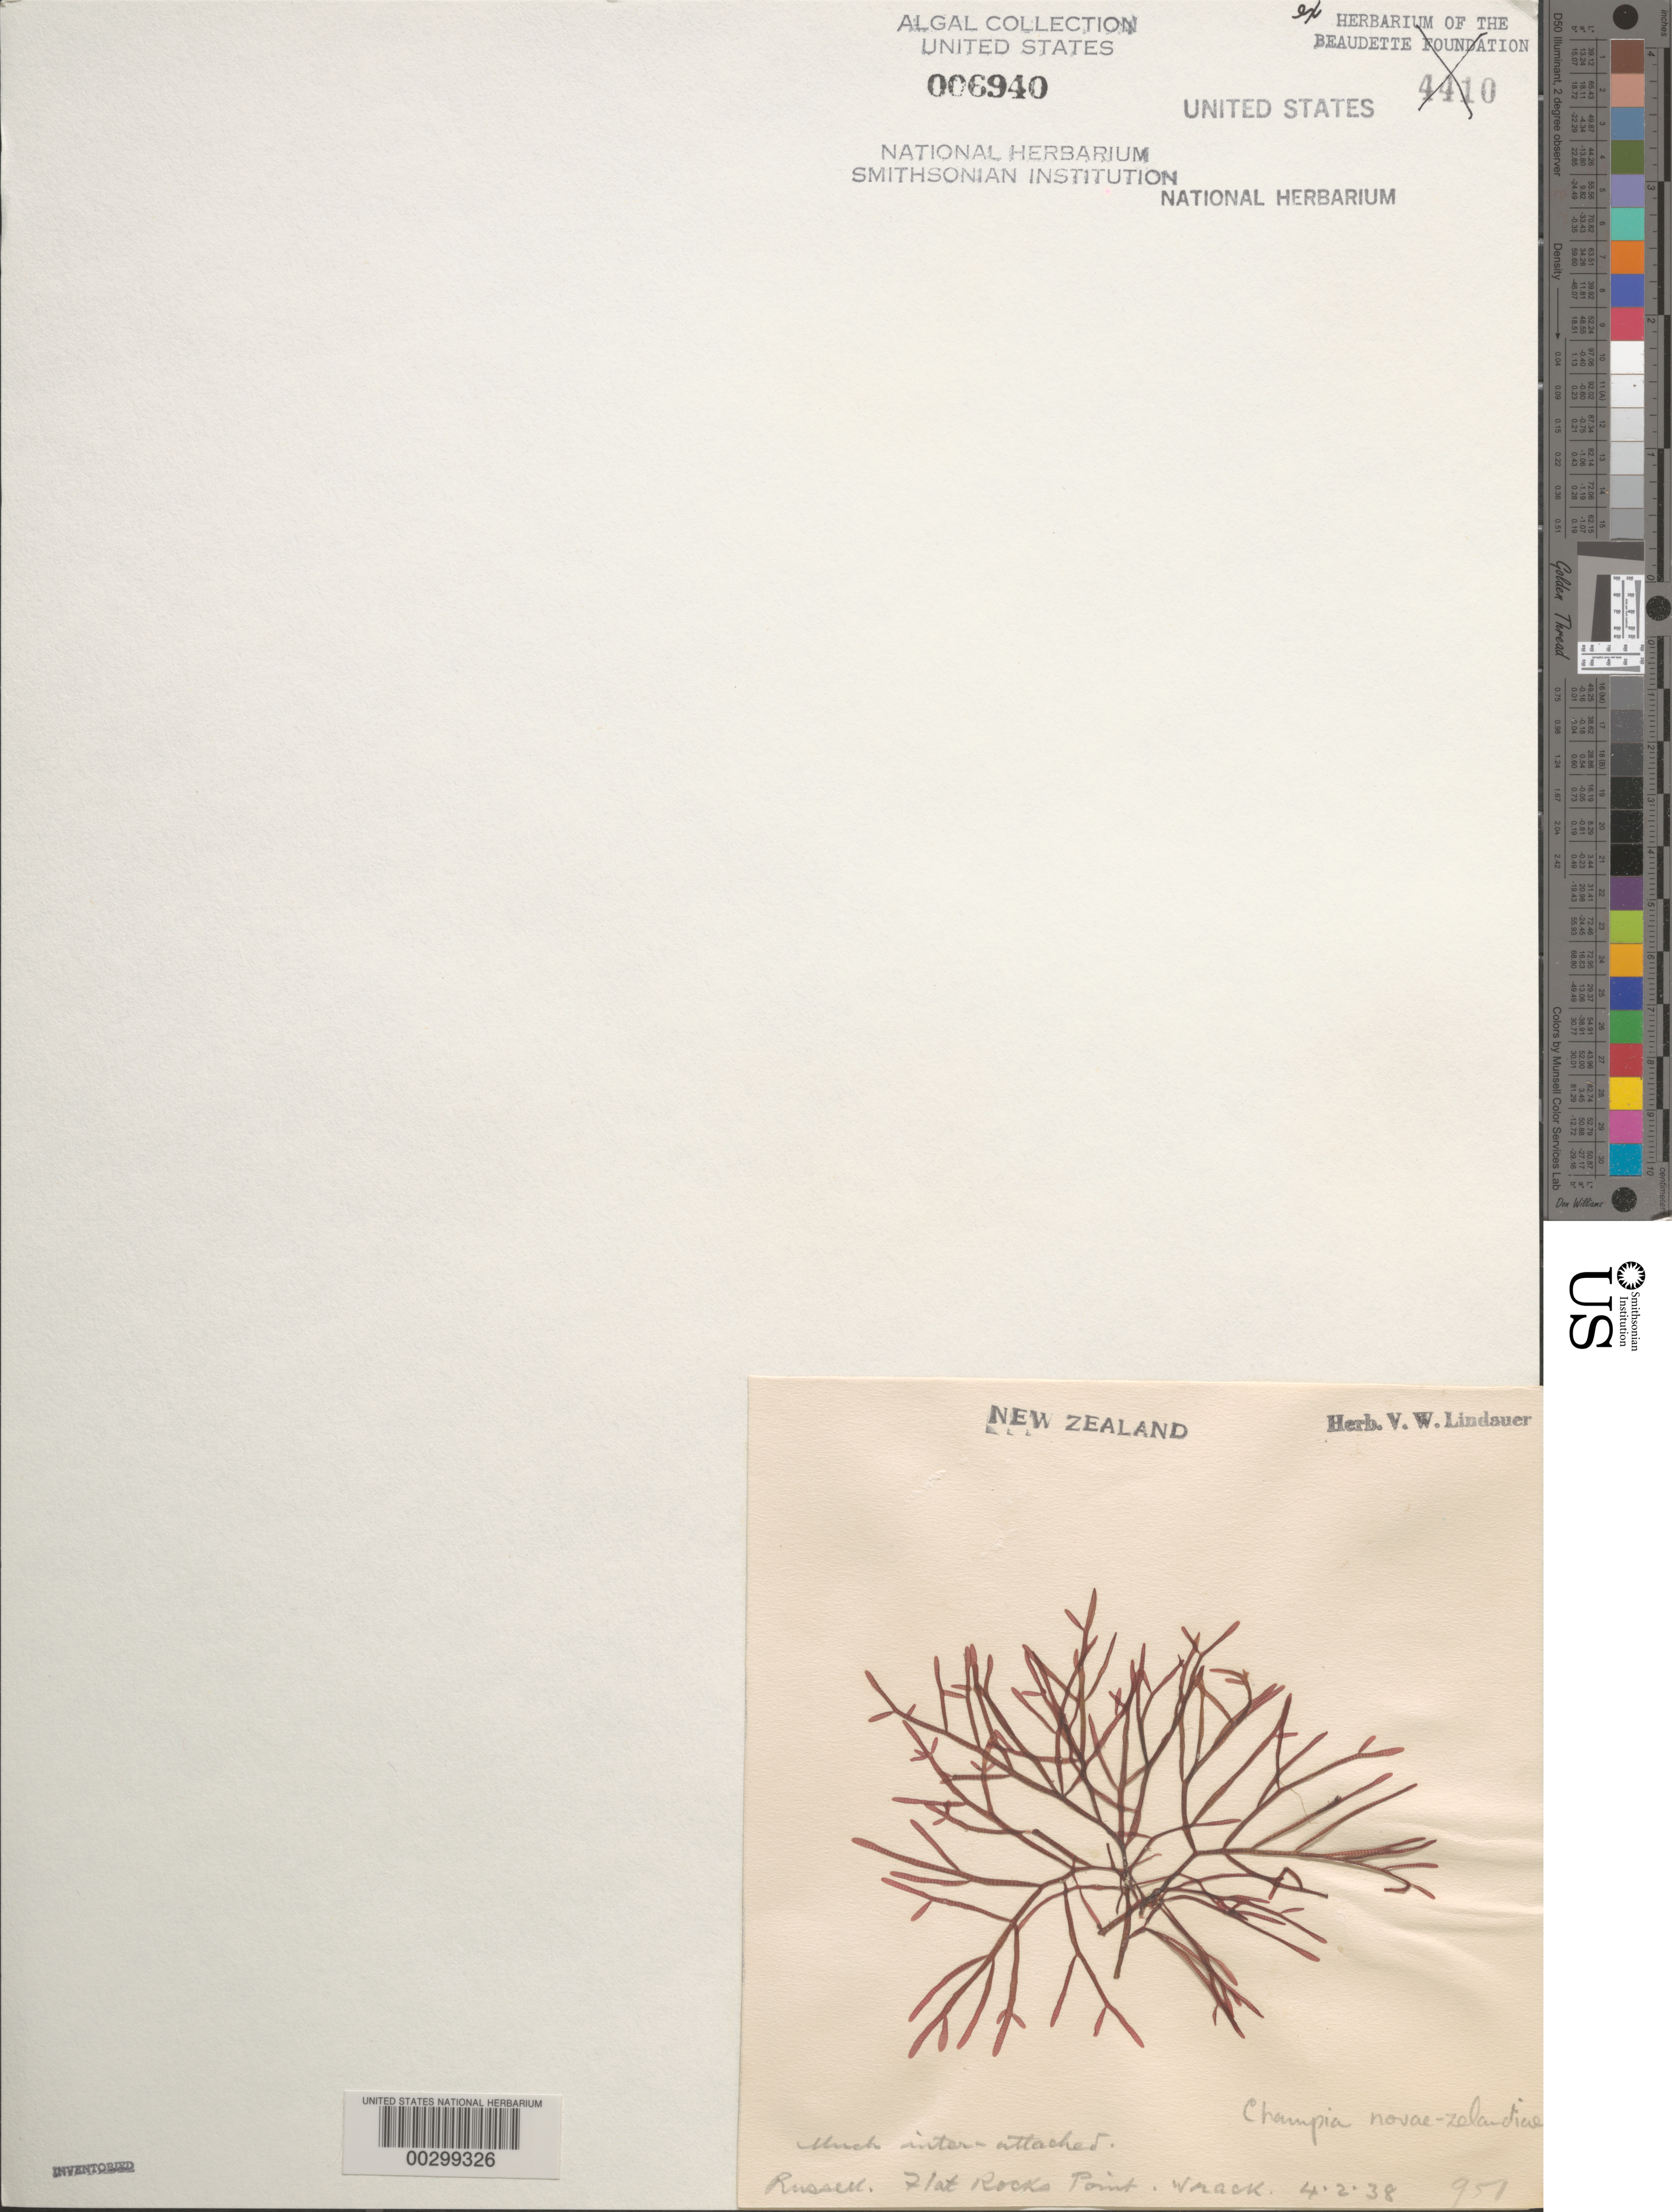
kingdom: Plantae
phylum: Rhodophyta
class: Florideophyceae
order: Rhodymeniales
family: Champiaceae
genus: Champia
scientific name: Champia novae-zelandiae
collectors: V. Lindauer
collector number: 951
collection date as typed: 04 Feb 1938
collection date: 1938-02-04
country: New Zealand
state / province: Northland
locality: Flat rocks point, russell, bay of islands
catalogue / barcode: US 6940